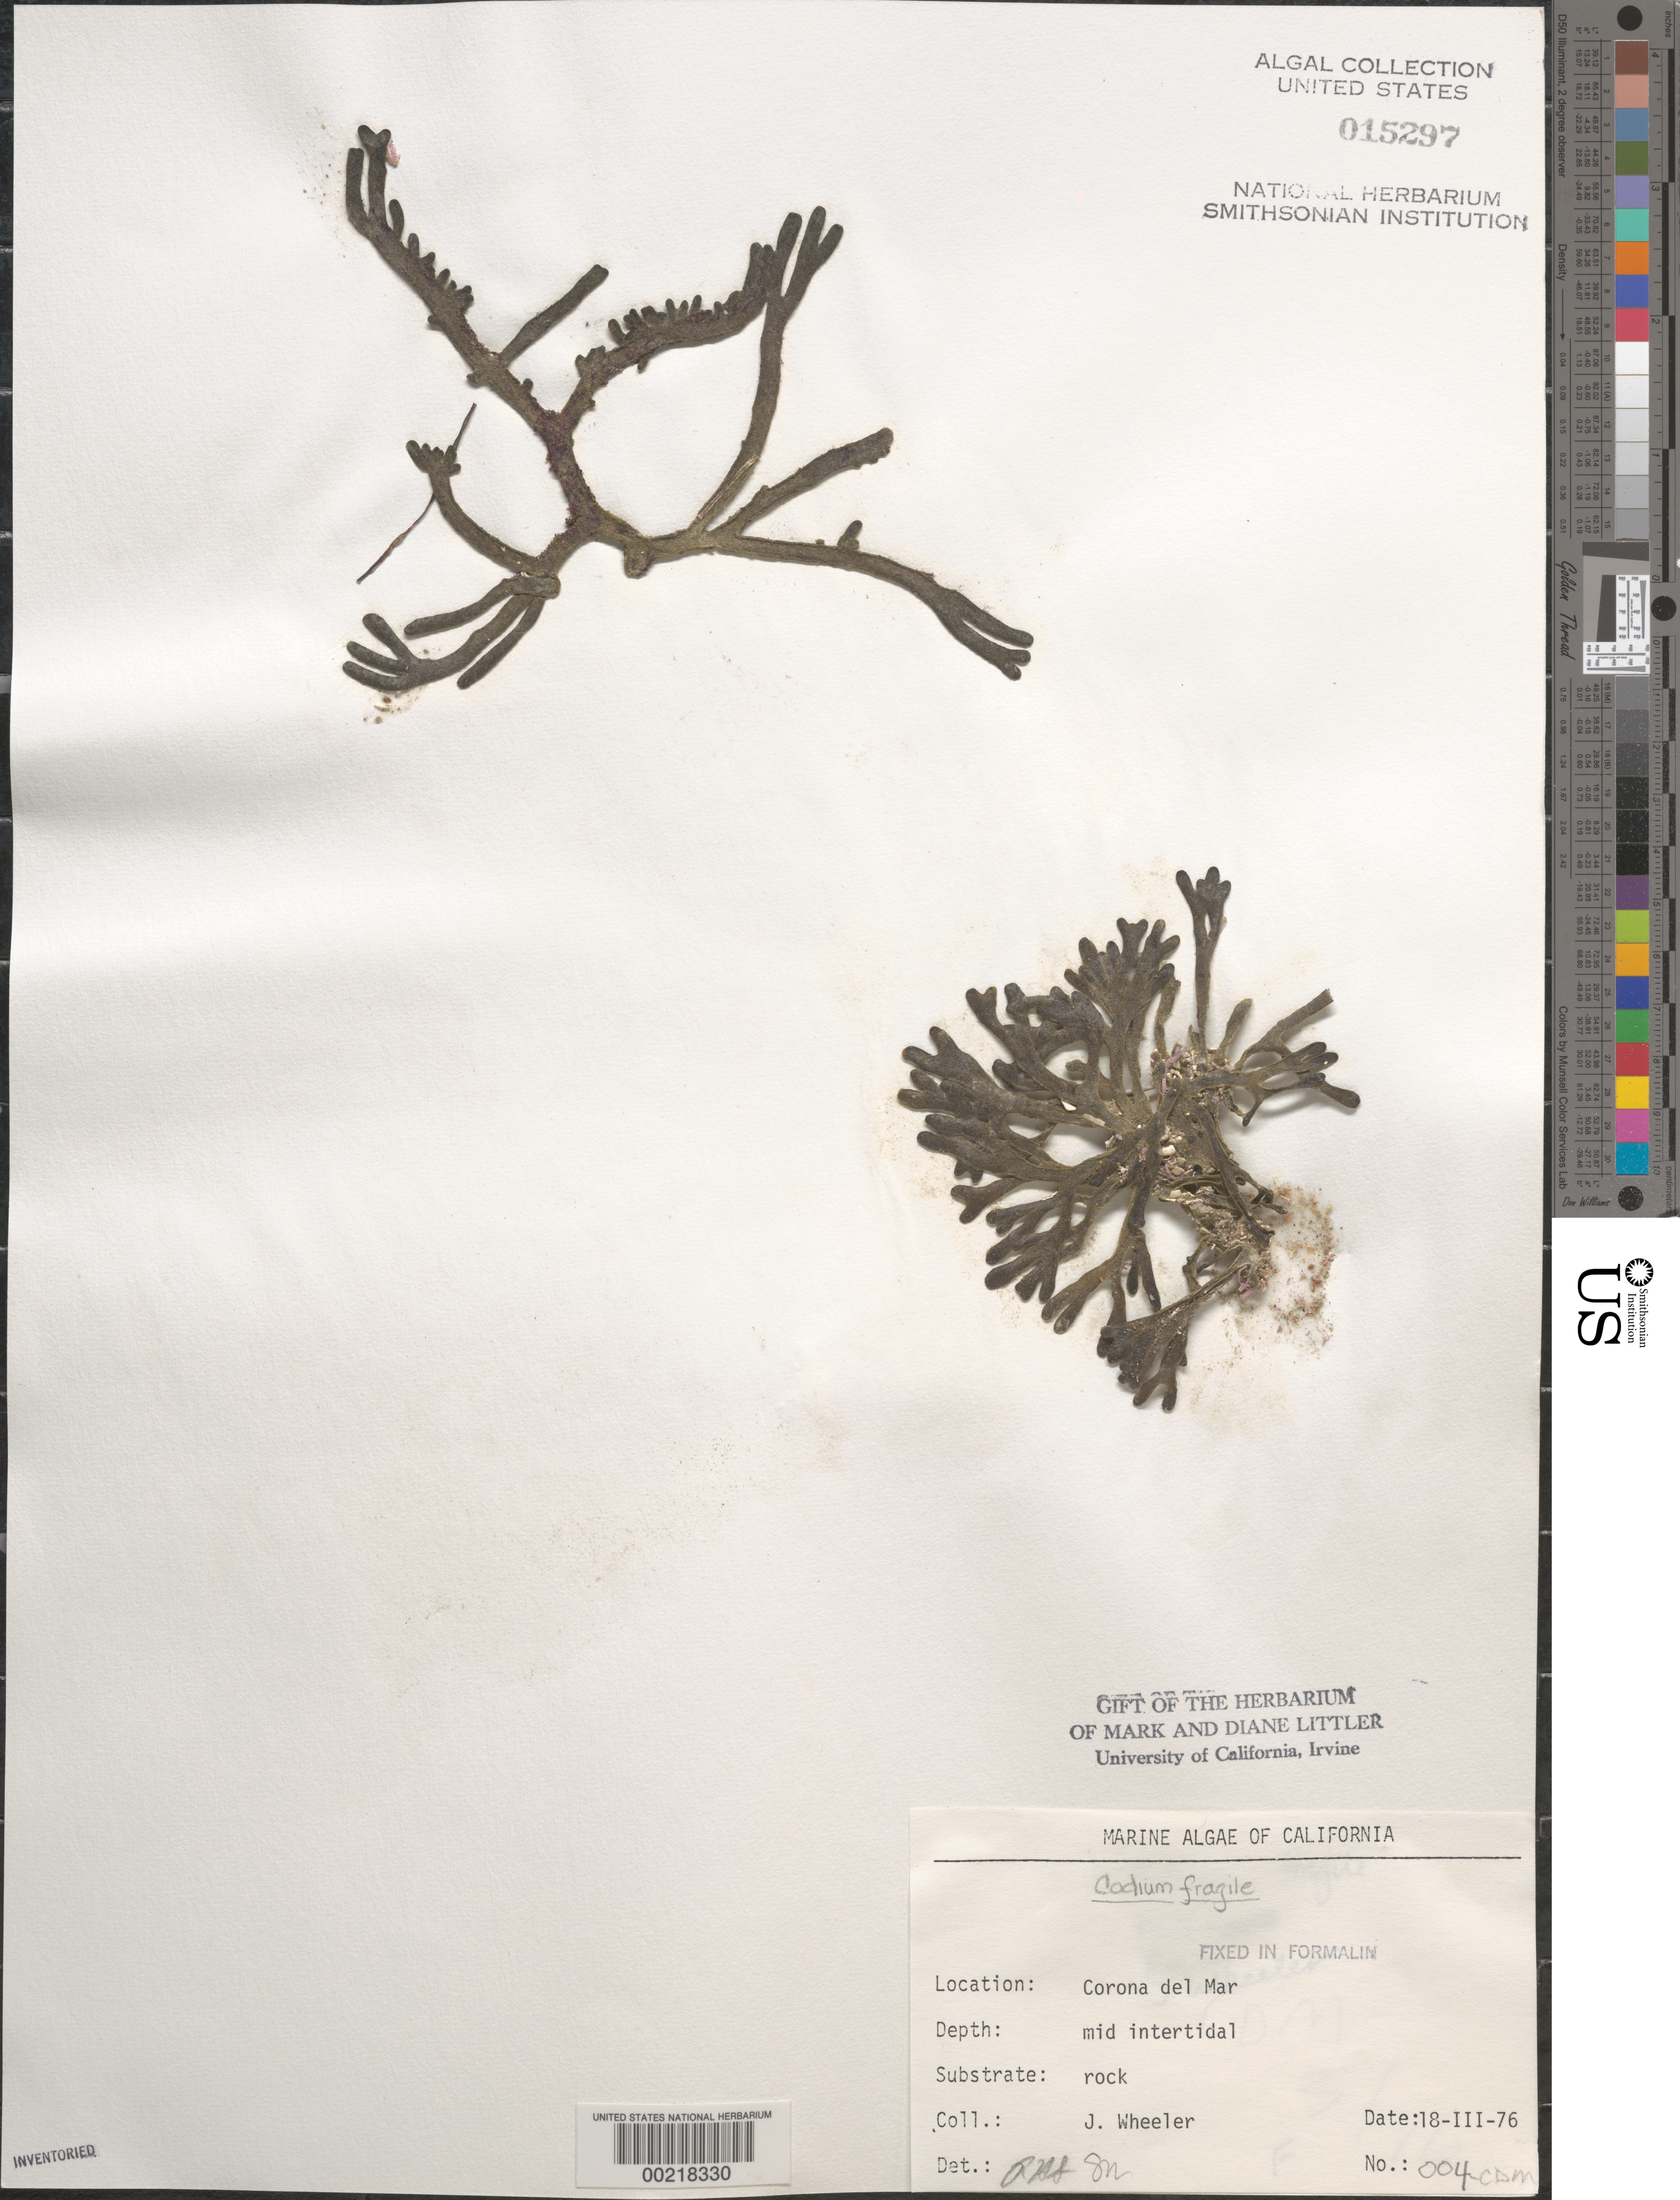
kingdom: Plantae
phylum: Chlorophyta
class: Ulvophyceae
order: Bryopsidales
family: Codiaceae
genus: Codium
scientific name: Codium fragile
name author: (Suringar) P. Hariot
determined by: Sims, Robert H.; Murray, S. N.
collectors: J. L. Wheeler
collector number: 004-CDM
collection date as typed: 18 Mar 1976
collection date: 1976-03-18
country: United States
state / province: California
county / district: Orange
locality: Corona del Mar, mouth of Morning Canyon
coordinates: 33 35'14"N, 117 51'54"W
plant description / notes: BLM-SOCALBIGHT Rocky Intertidal Survey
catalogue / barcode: US 15297